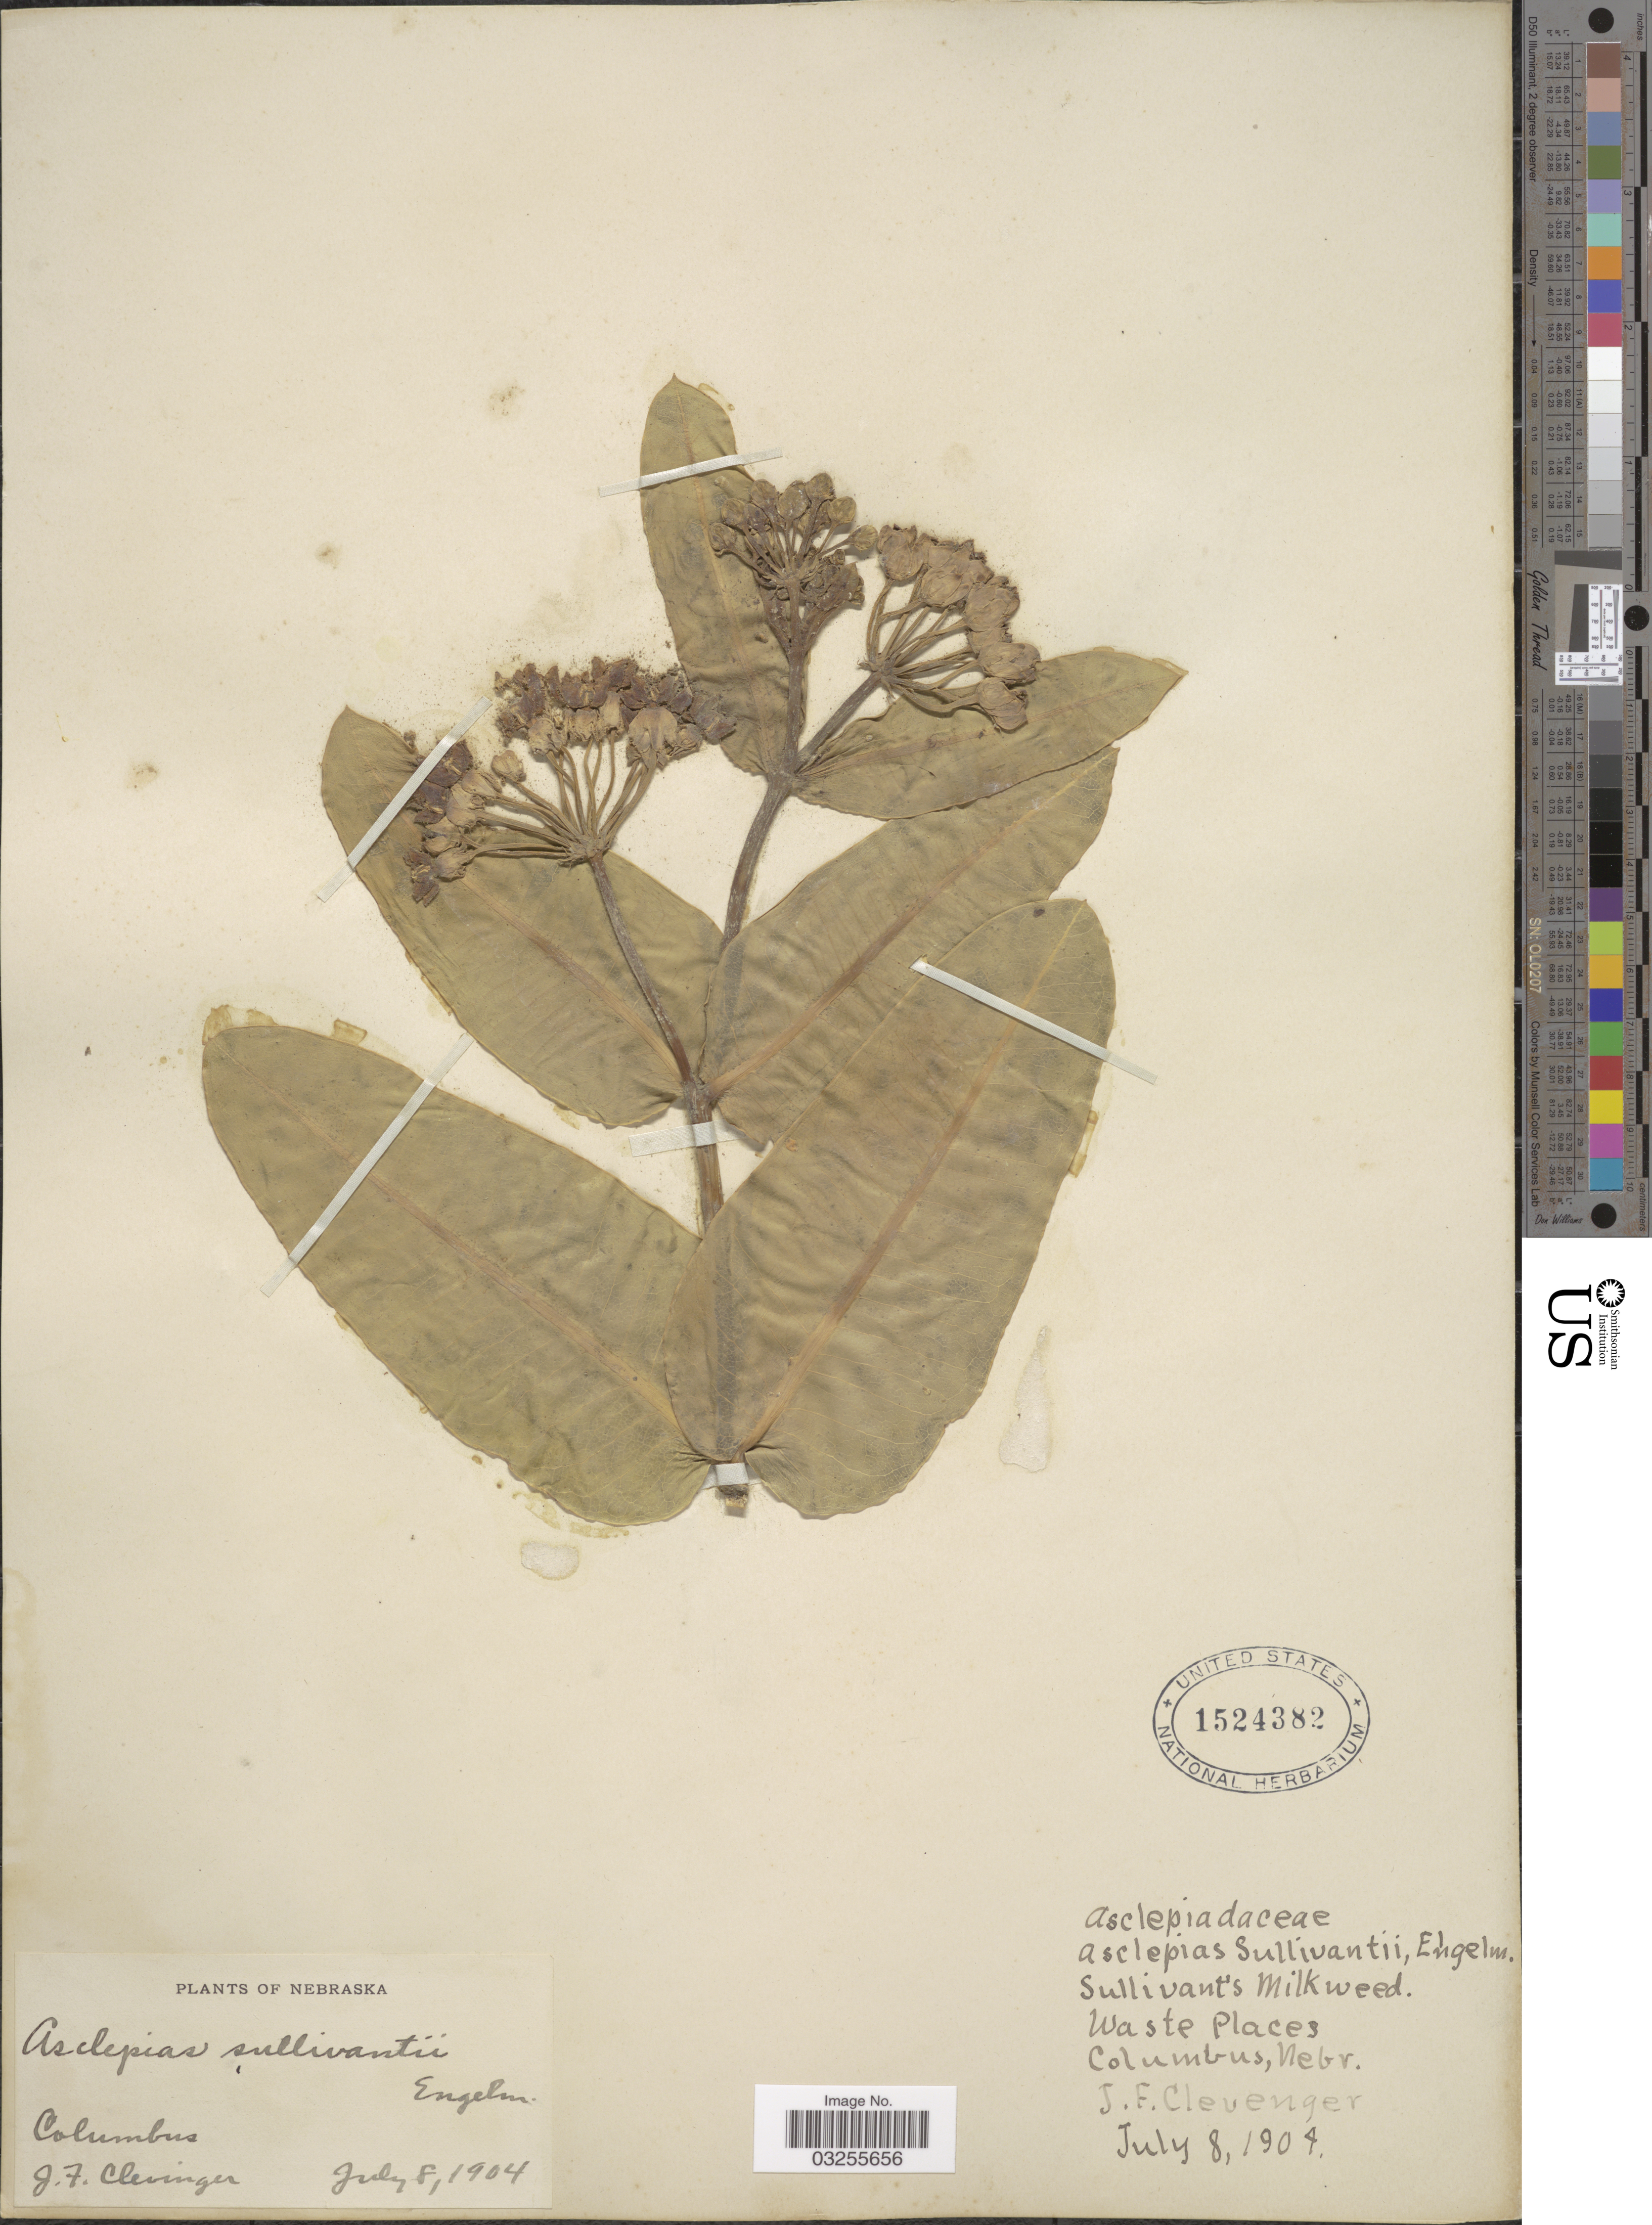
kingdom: Plantae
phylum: Tracheophyta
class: Magnoliopsida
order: Gentianales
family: Apocynaceae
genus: Asclepias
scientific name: Asclepias sullivantii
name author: Engelm. ex A. Gray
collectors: J. F. Clevenger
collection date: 1904-07-08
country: United States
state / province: Nebraska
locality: Waste Places. Columbus.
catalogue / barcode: US 1524382